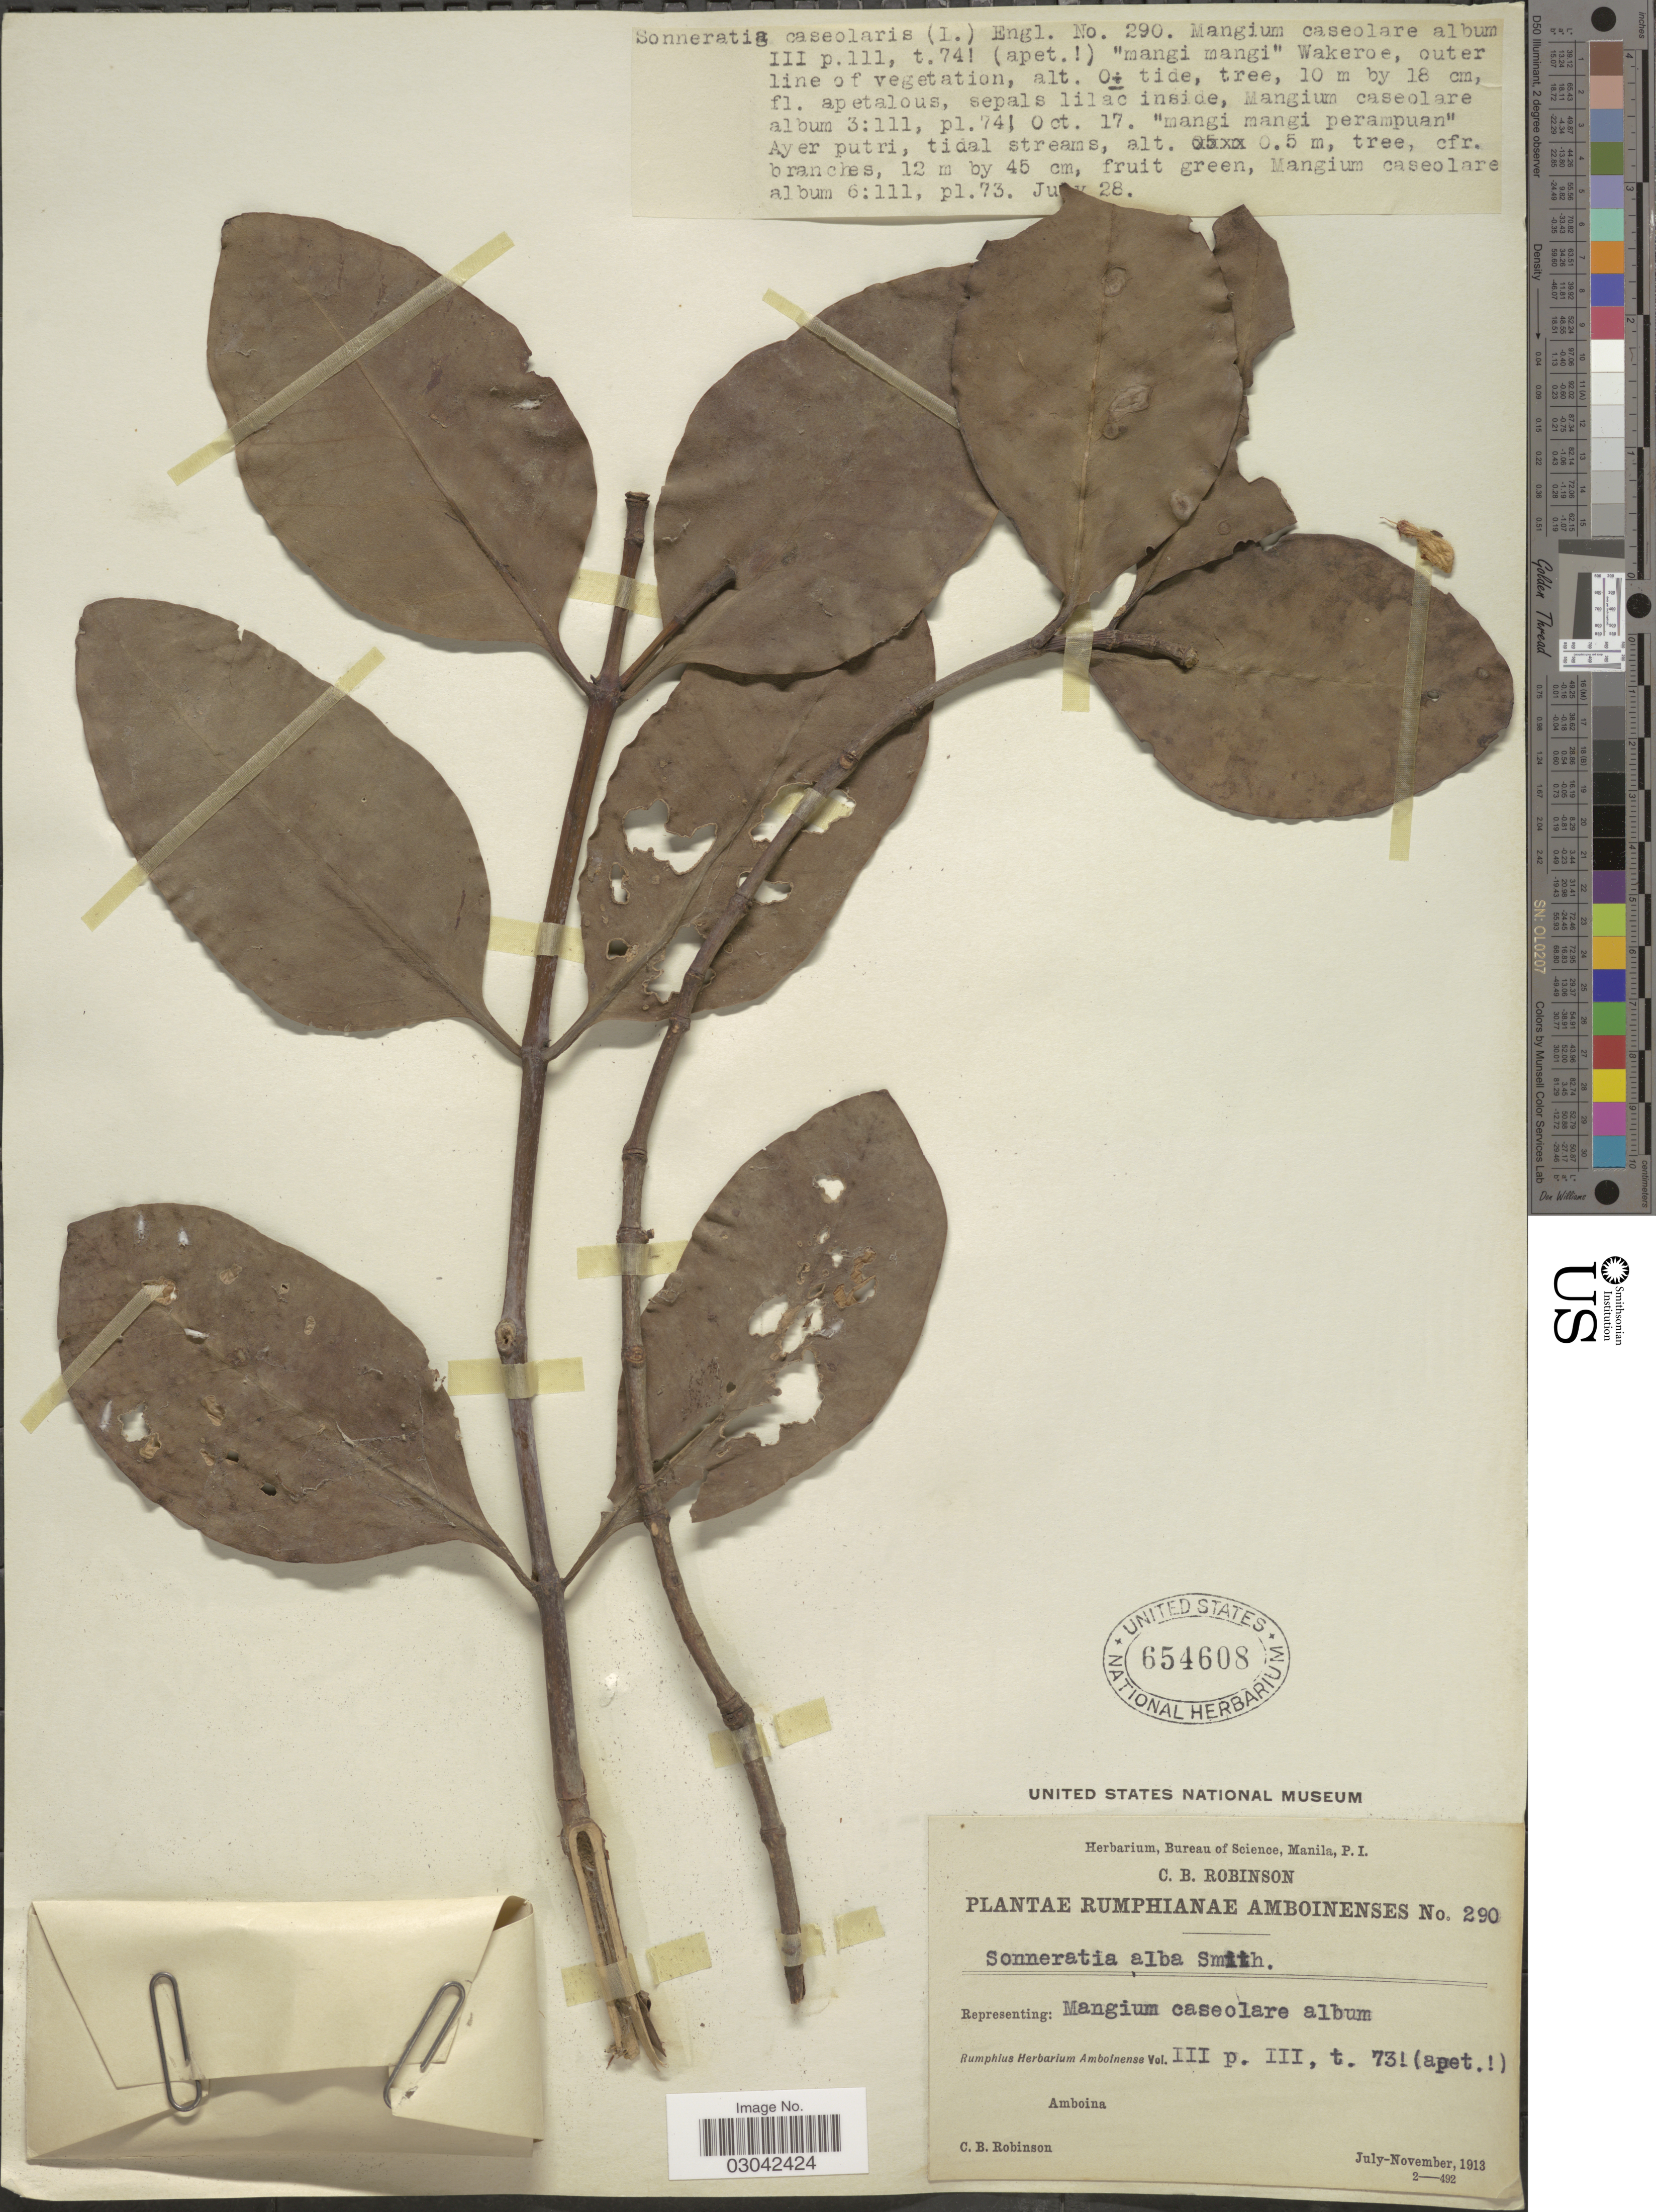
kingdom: Plantae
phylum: Tracheophyta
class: Magnoliopsida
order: Myrtales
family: Lythraceae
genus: Sonneratia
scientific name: Sonneratia alba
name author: Sm.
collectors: C. Robinson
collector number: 290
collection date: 1913-07-28/1913-10-17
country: Indonesia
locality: Amboina.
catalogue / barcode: US 654608